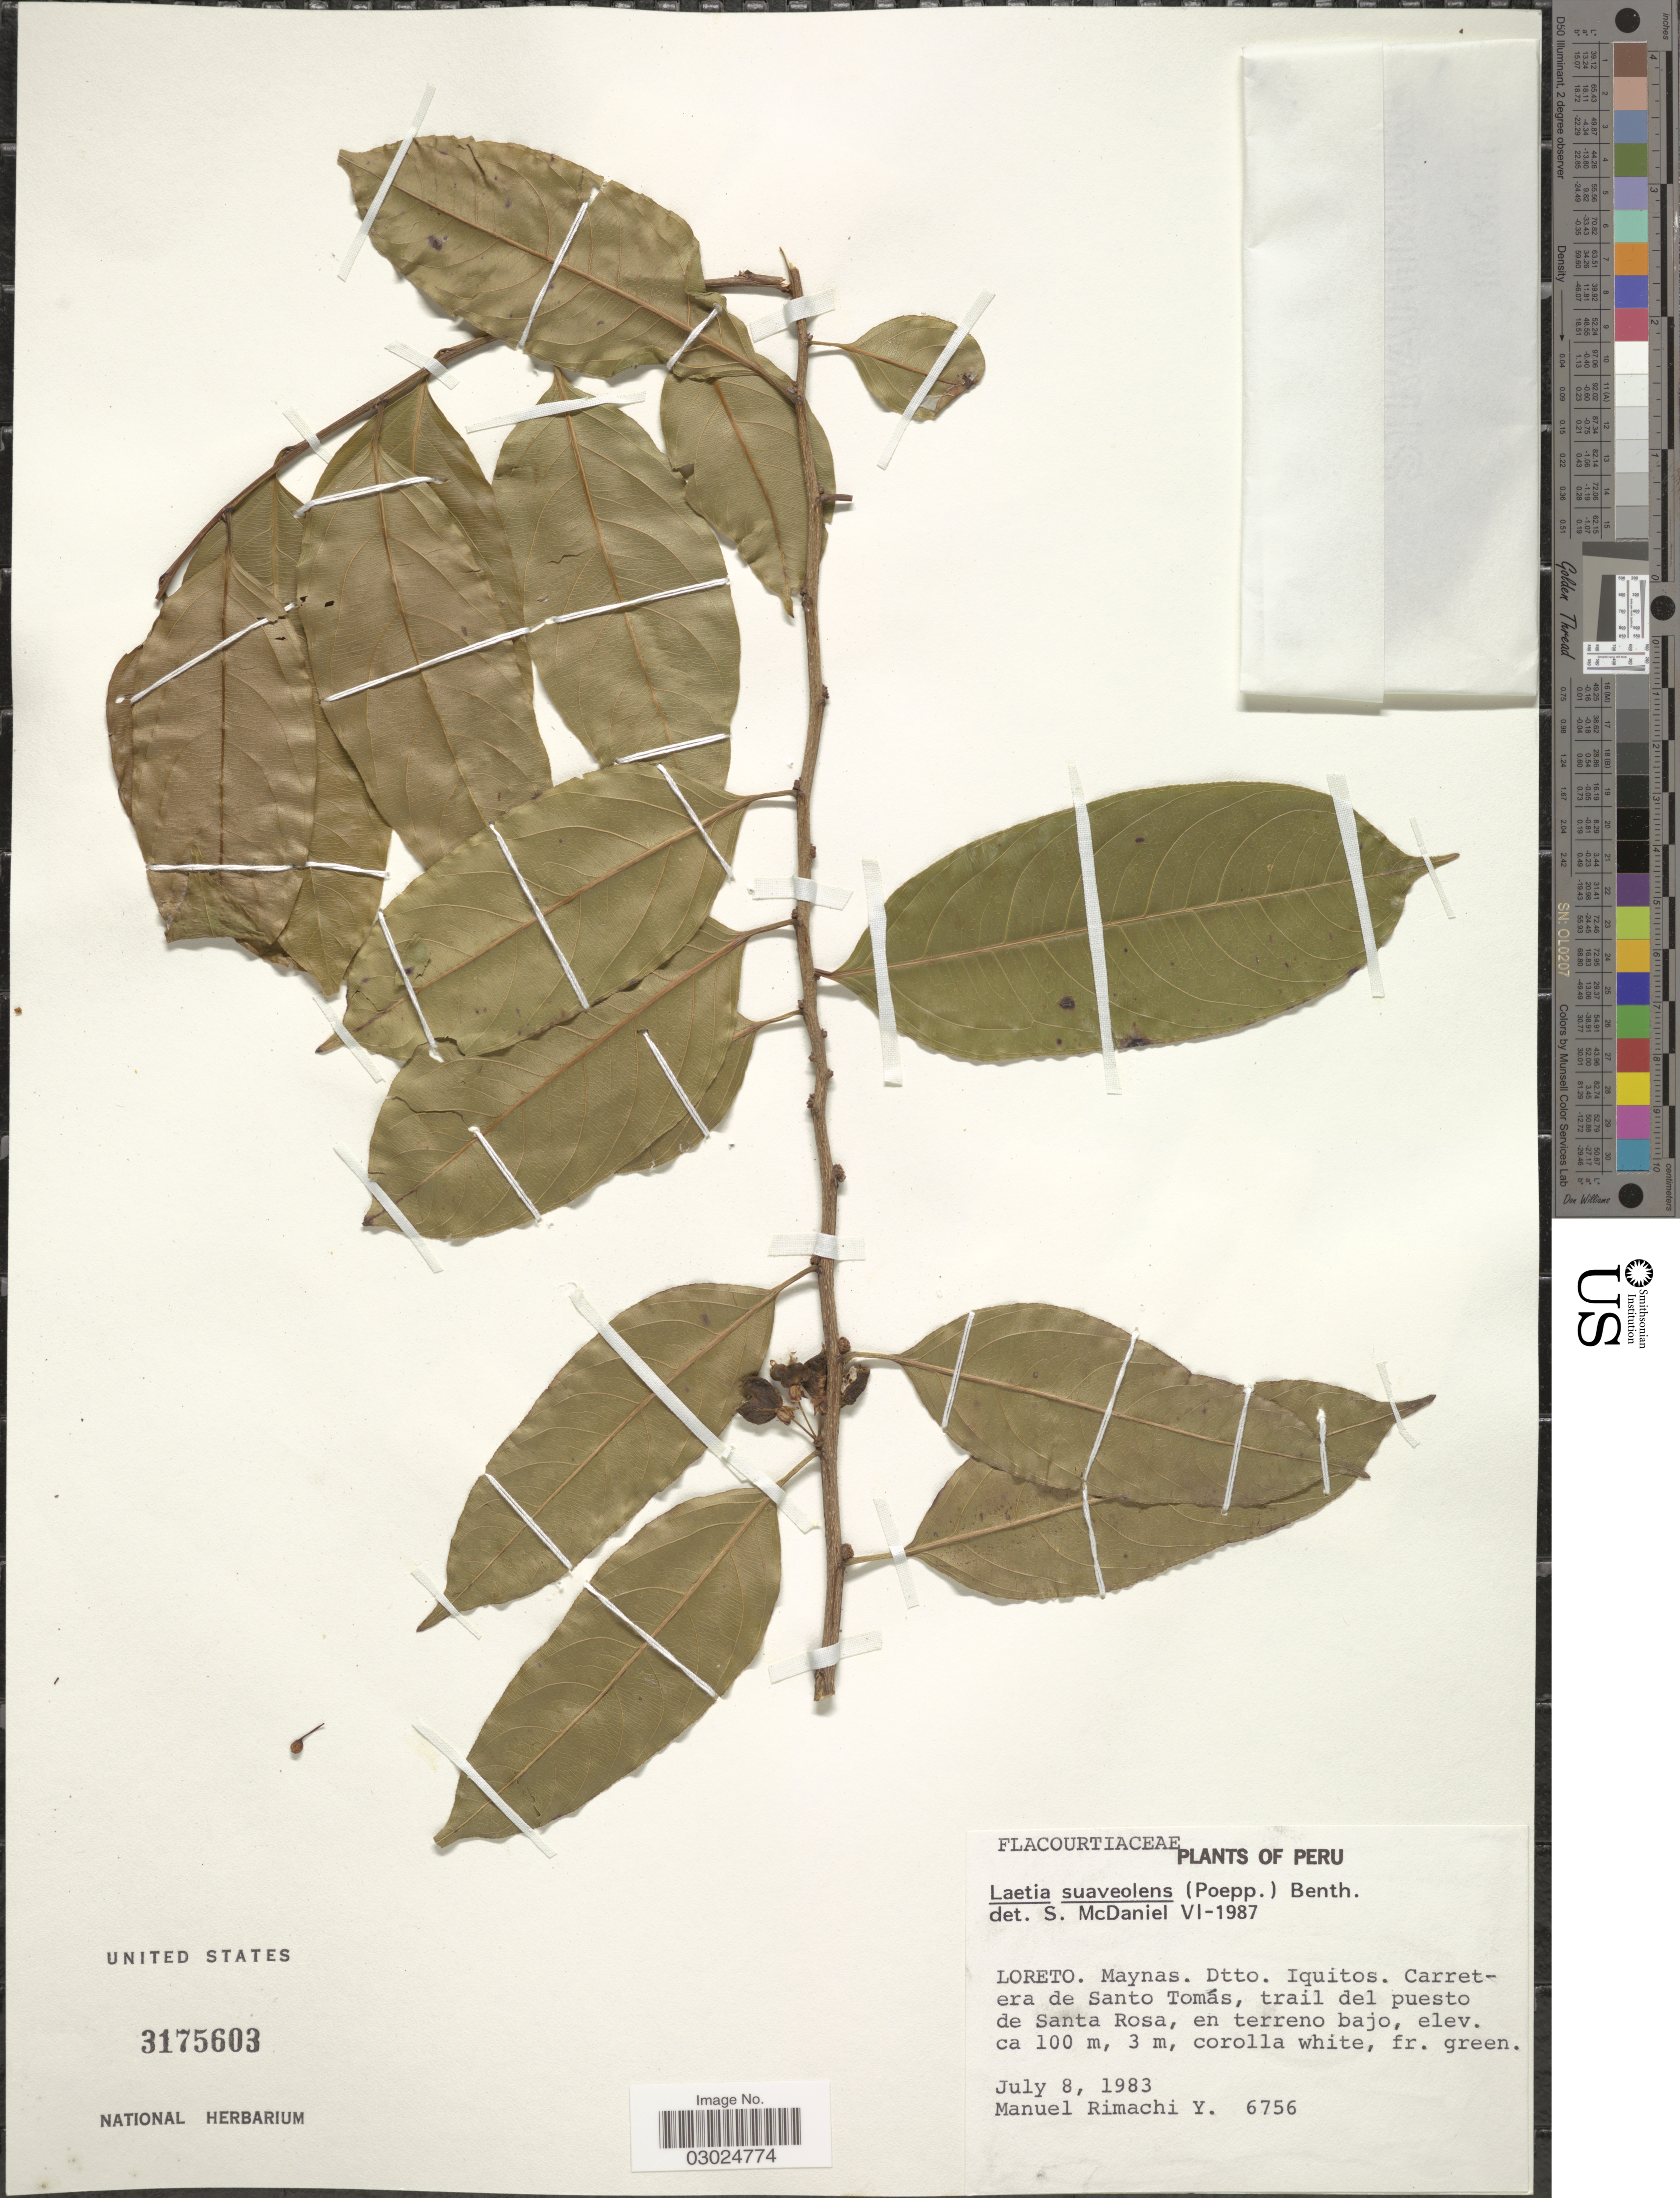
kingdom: Plantae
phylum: Tracheophyta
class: Magnoliopsida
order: Malpighiales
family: Salicaceae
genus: Laetia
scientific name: Laetia suaveolens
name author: (Poepp.) Benth.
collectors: M. Rimachi Y.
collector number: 6756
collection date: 1983-07-08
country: Peru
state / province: Loreto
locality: Dtto. Iquitos. Carretera de Santo Tomás, trail del puesto de Santa Rosa.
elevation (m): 100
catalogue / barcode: US 3175603